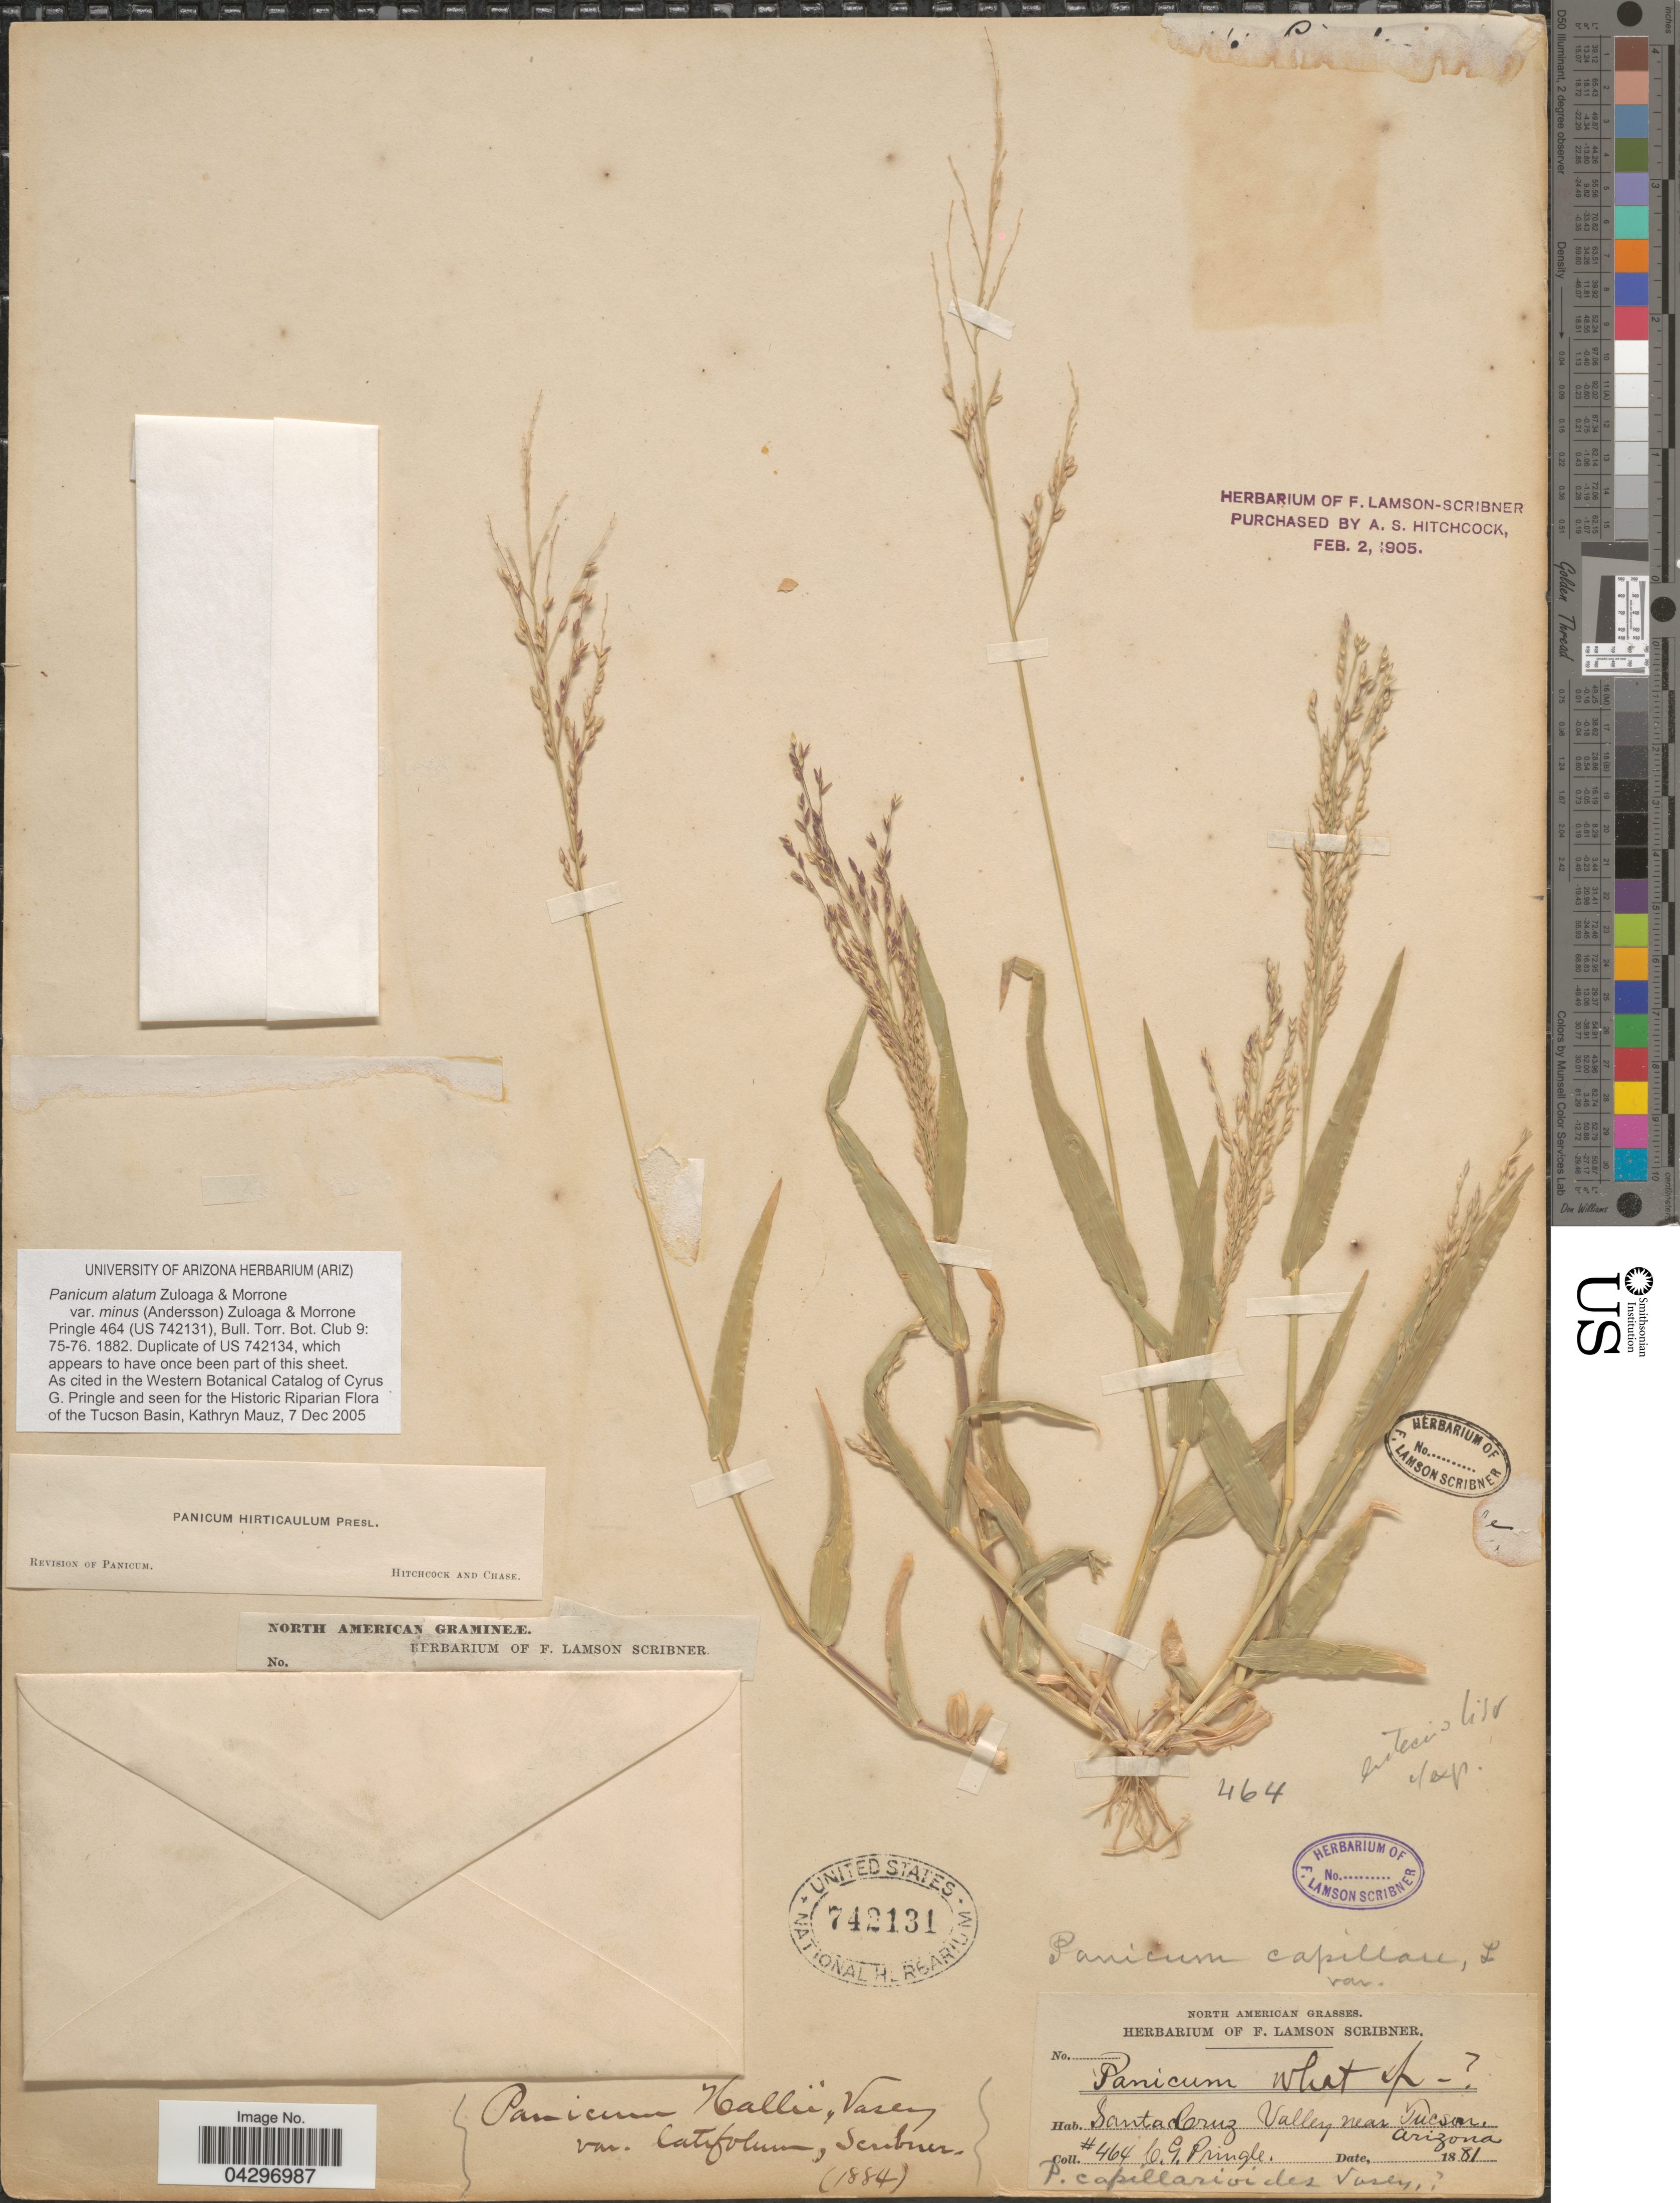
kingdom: Plantae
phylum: Tracheophyta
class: Liliopsida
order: Poales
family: Poaceae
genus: Panicum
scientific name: Panicum alatum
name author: Zuloaga & Morrone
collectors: C. G. Pringle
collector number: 464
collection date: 1881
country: United States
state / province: Arizona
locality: Santa Cruz Valley near Tucson.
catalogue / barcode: US 742131